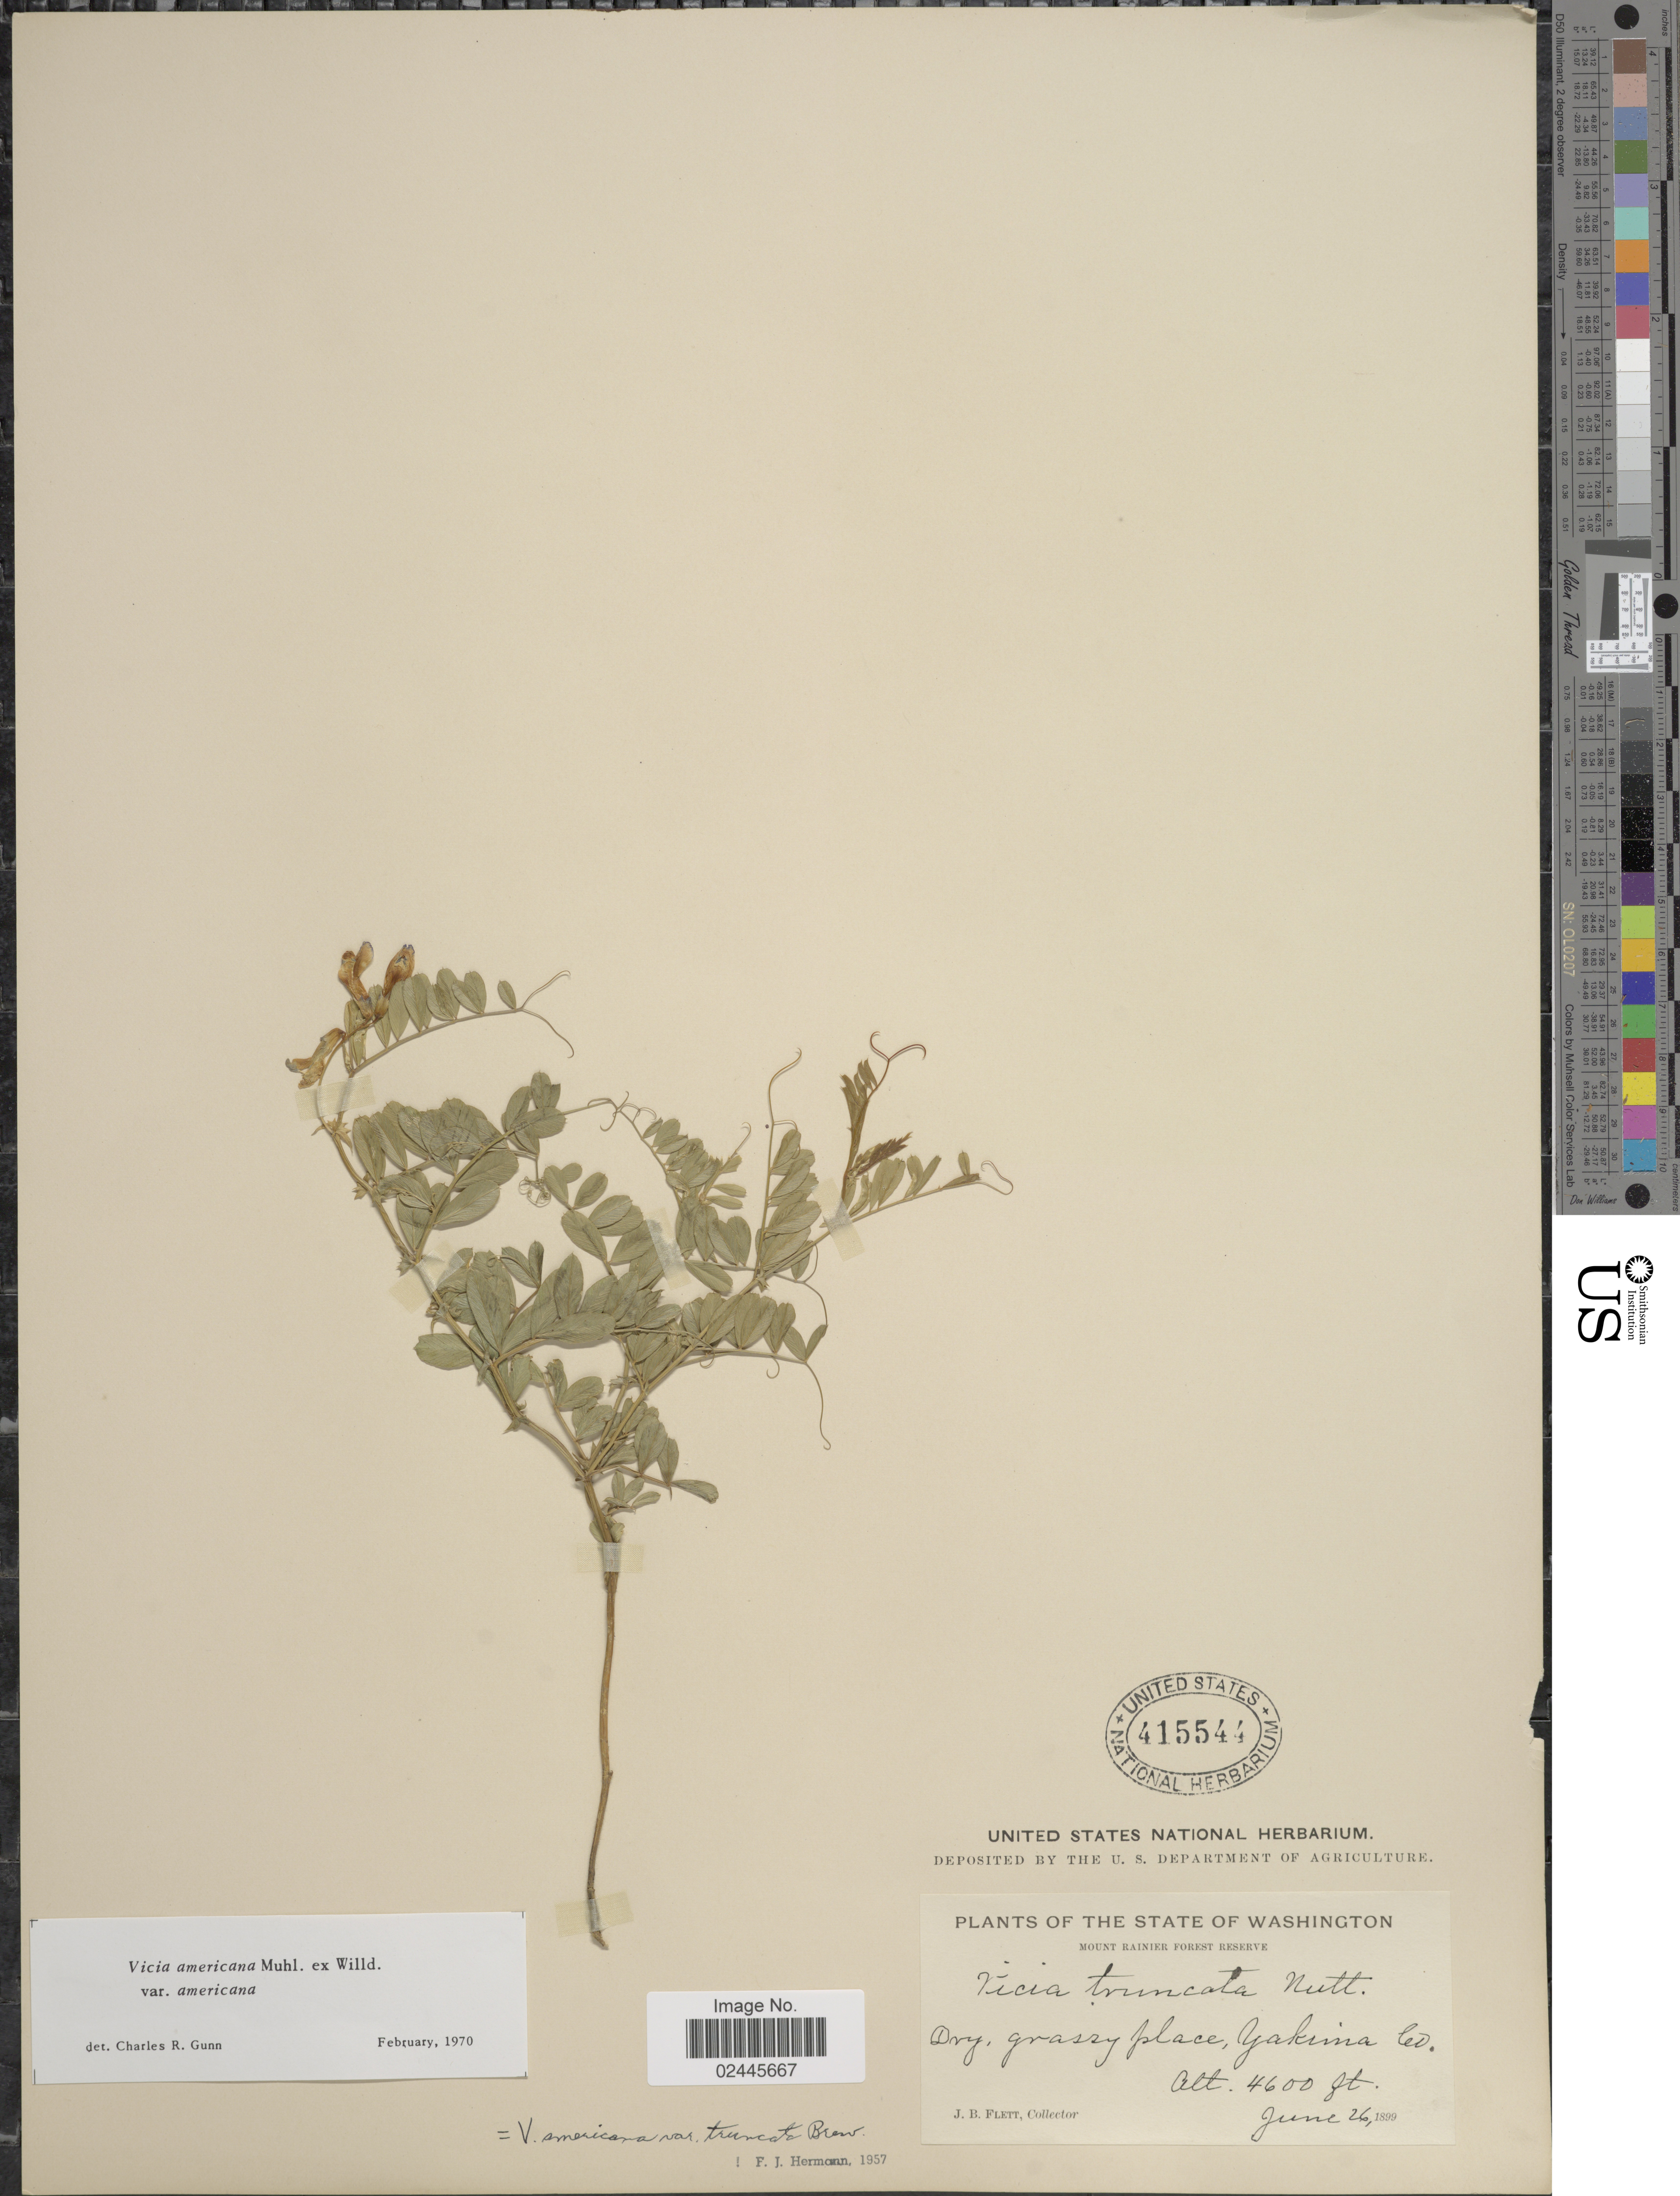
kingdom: Plantae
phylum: Tracheophyta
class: Magnoliopsida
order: Fabales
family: Fabaceae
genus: Vicia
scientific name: Vicia americana var. americana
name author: Muhl. ex Willd.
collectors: J. Flett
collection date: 1899-06-26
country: United States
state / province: Washington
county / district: Yakima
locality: Mount Rainier Forest Reserve, Dry, grassy place, Yakima Co.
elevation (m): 1402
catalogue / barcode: US 415544